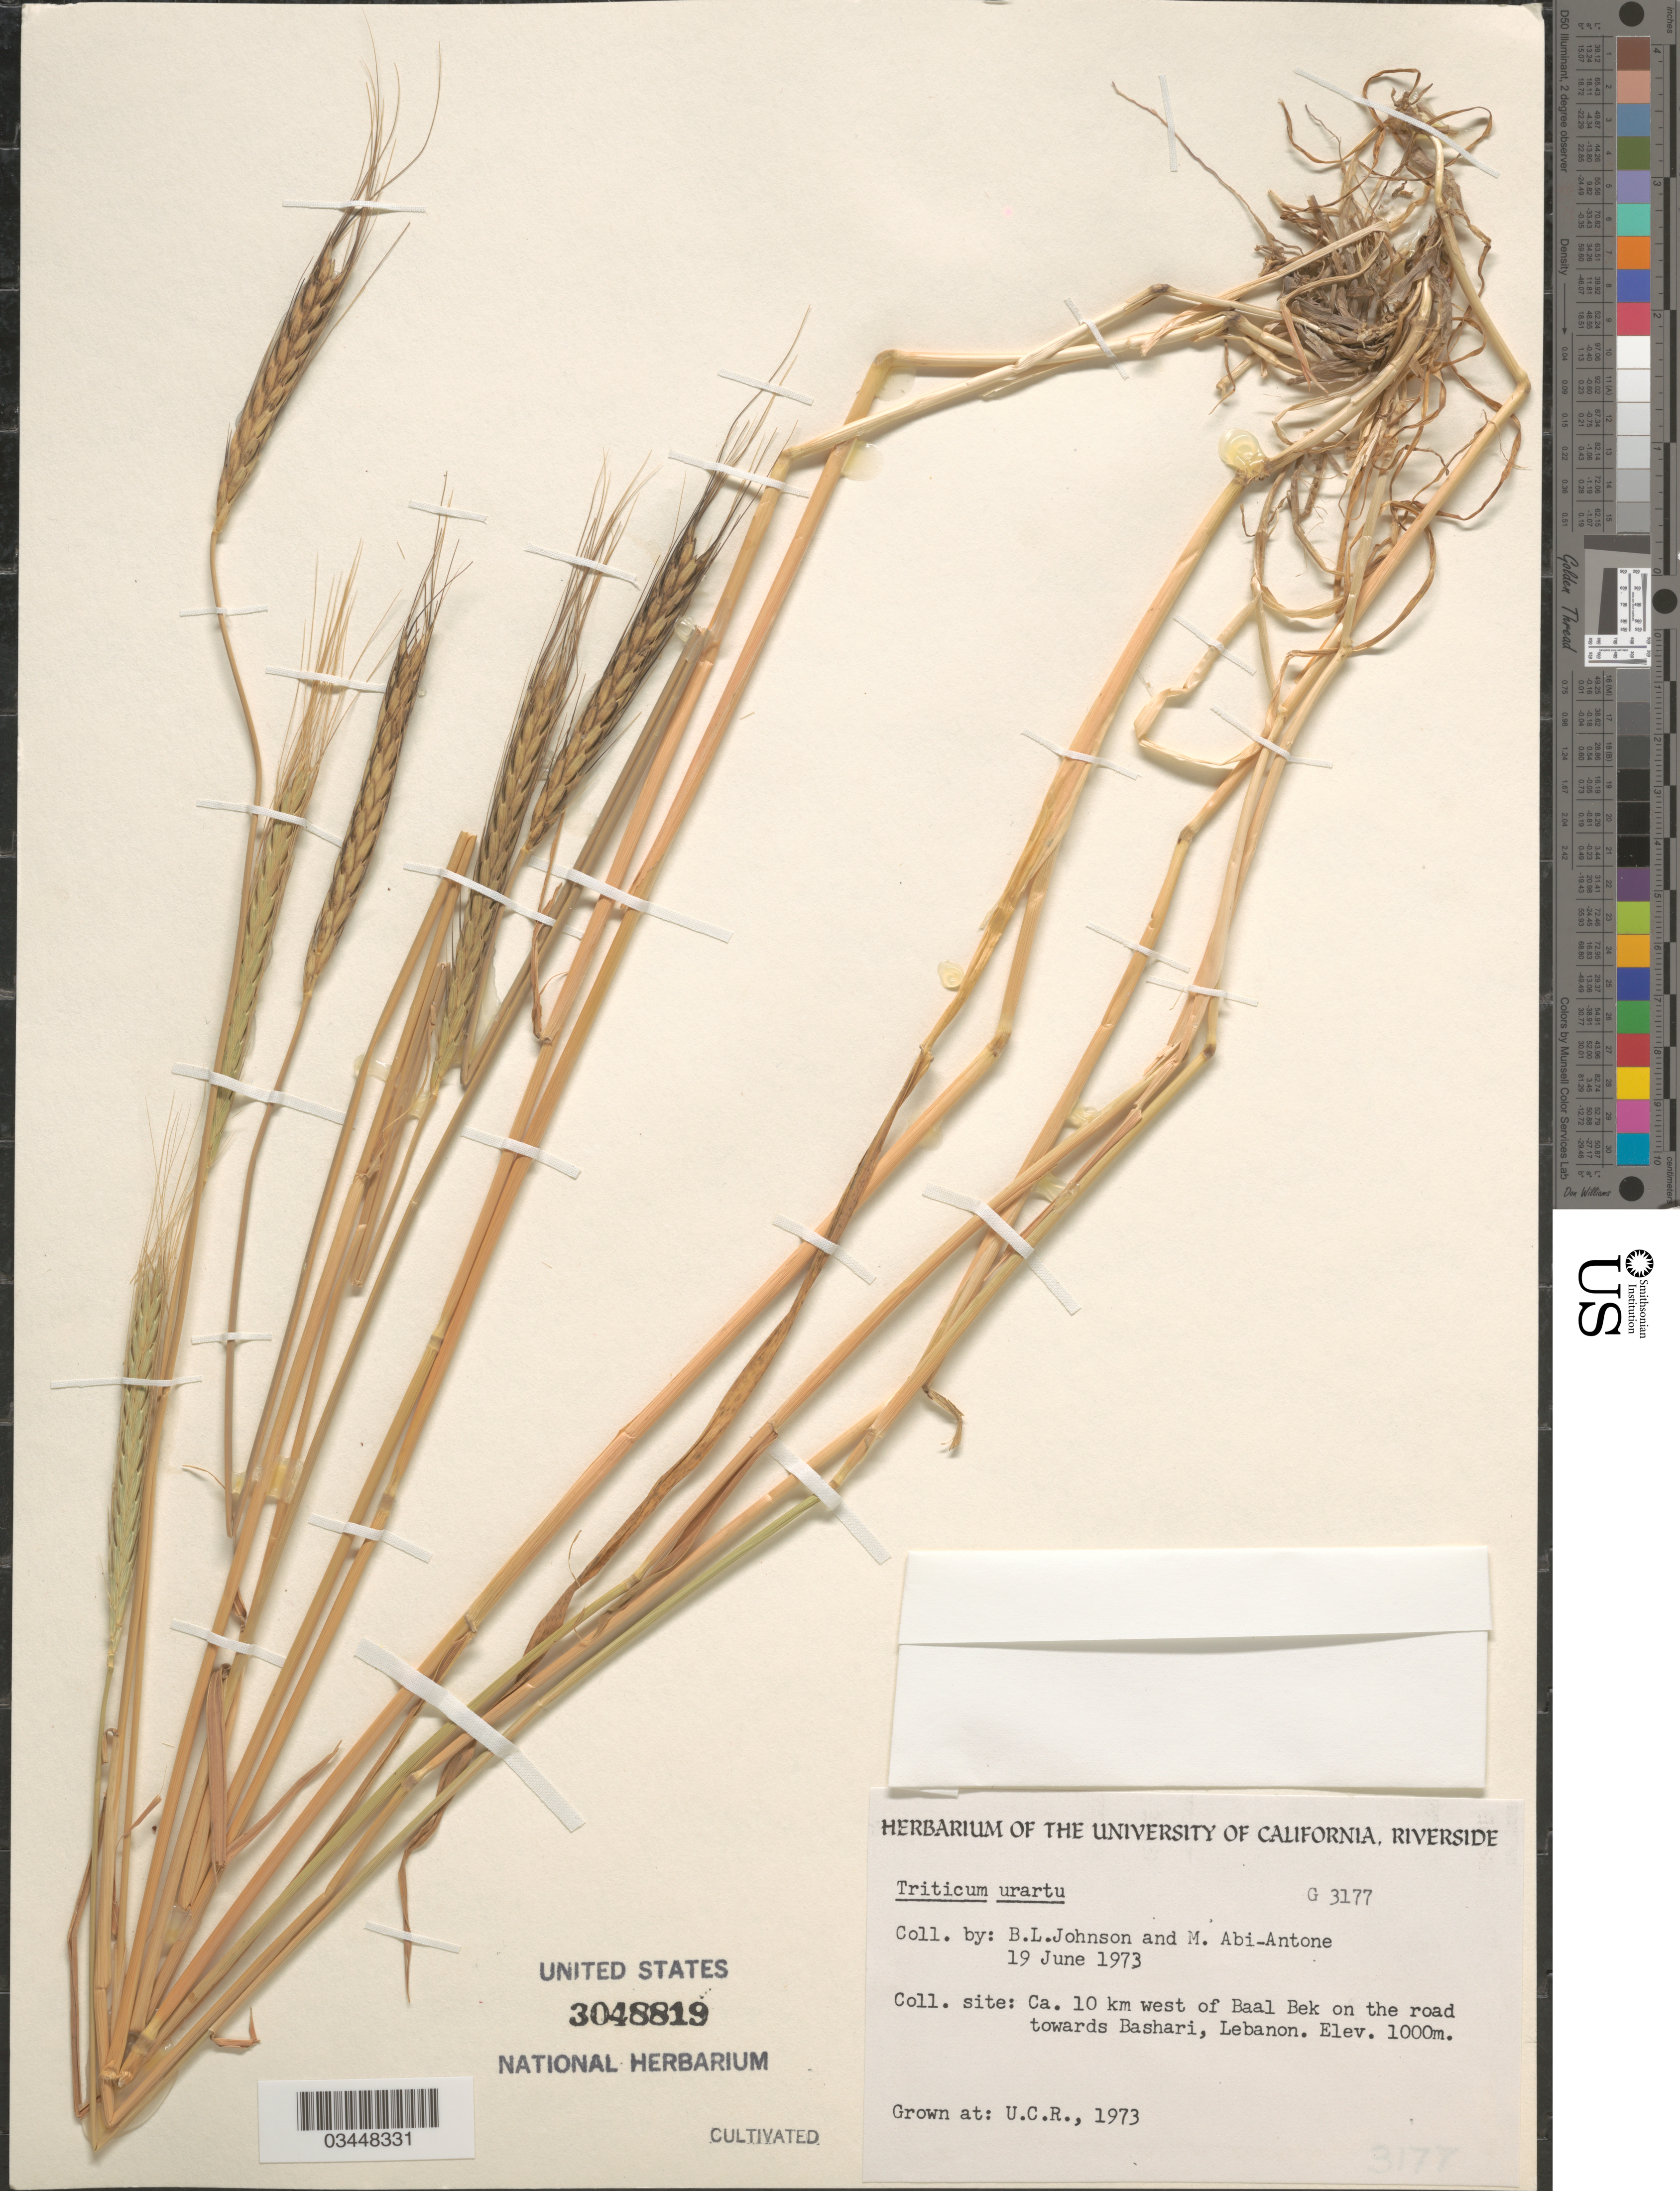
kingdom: Plantae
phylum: Tracheophyta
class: Liliopsida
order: Poales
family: Poaceae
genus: Triticum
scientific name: Triticum urartu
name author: Thumanjan ex Gandilyan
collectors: ex herb. Univ. of California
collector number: G3177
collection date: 1973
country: United States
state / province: California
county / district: Riverside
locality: U.C.R.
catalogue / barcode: US 3048819